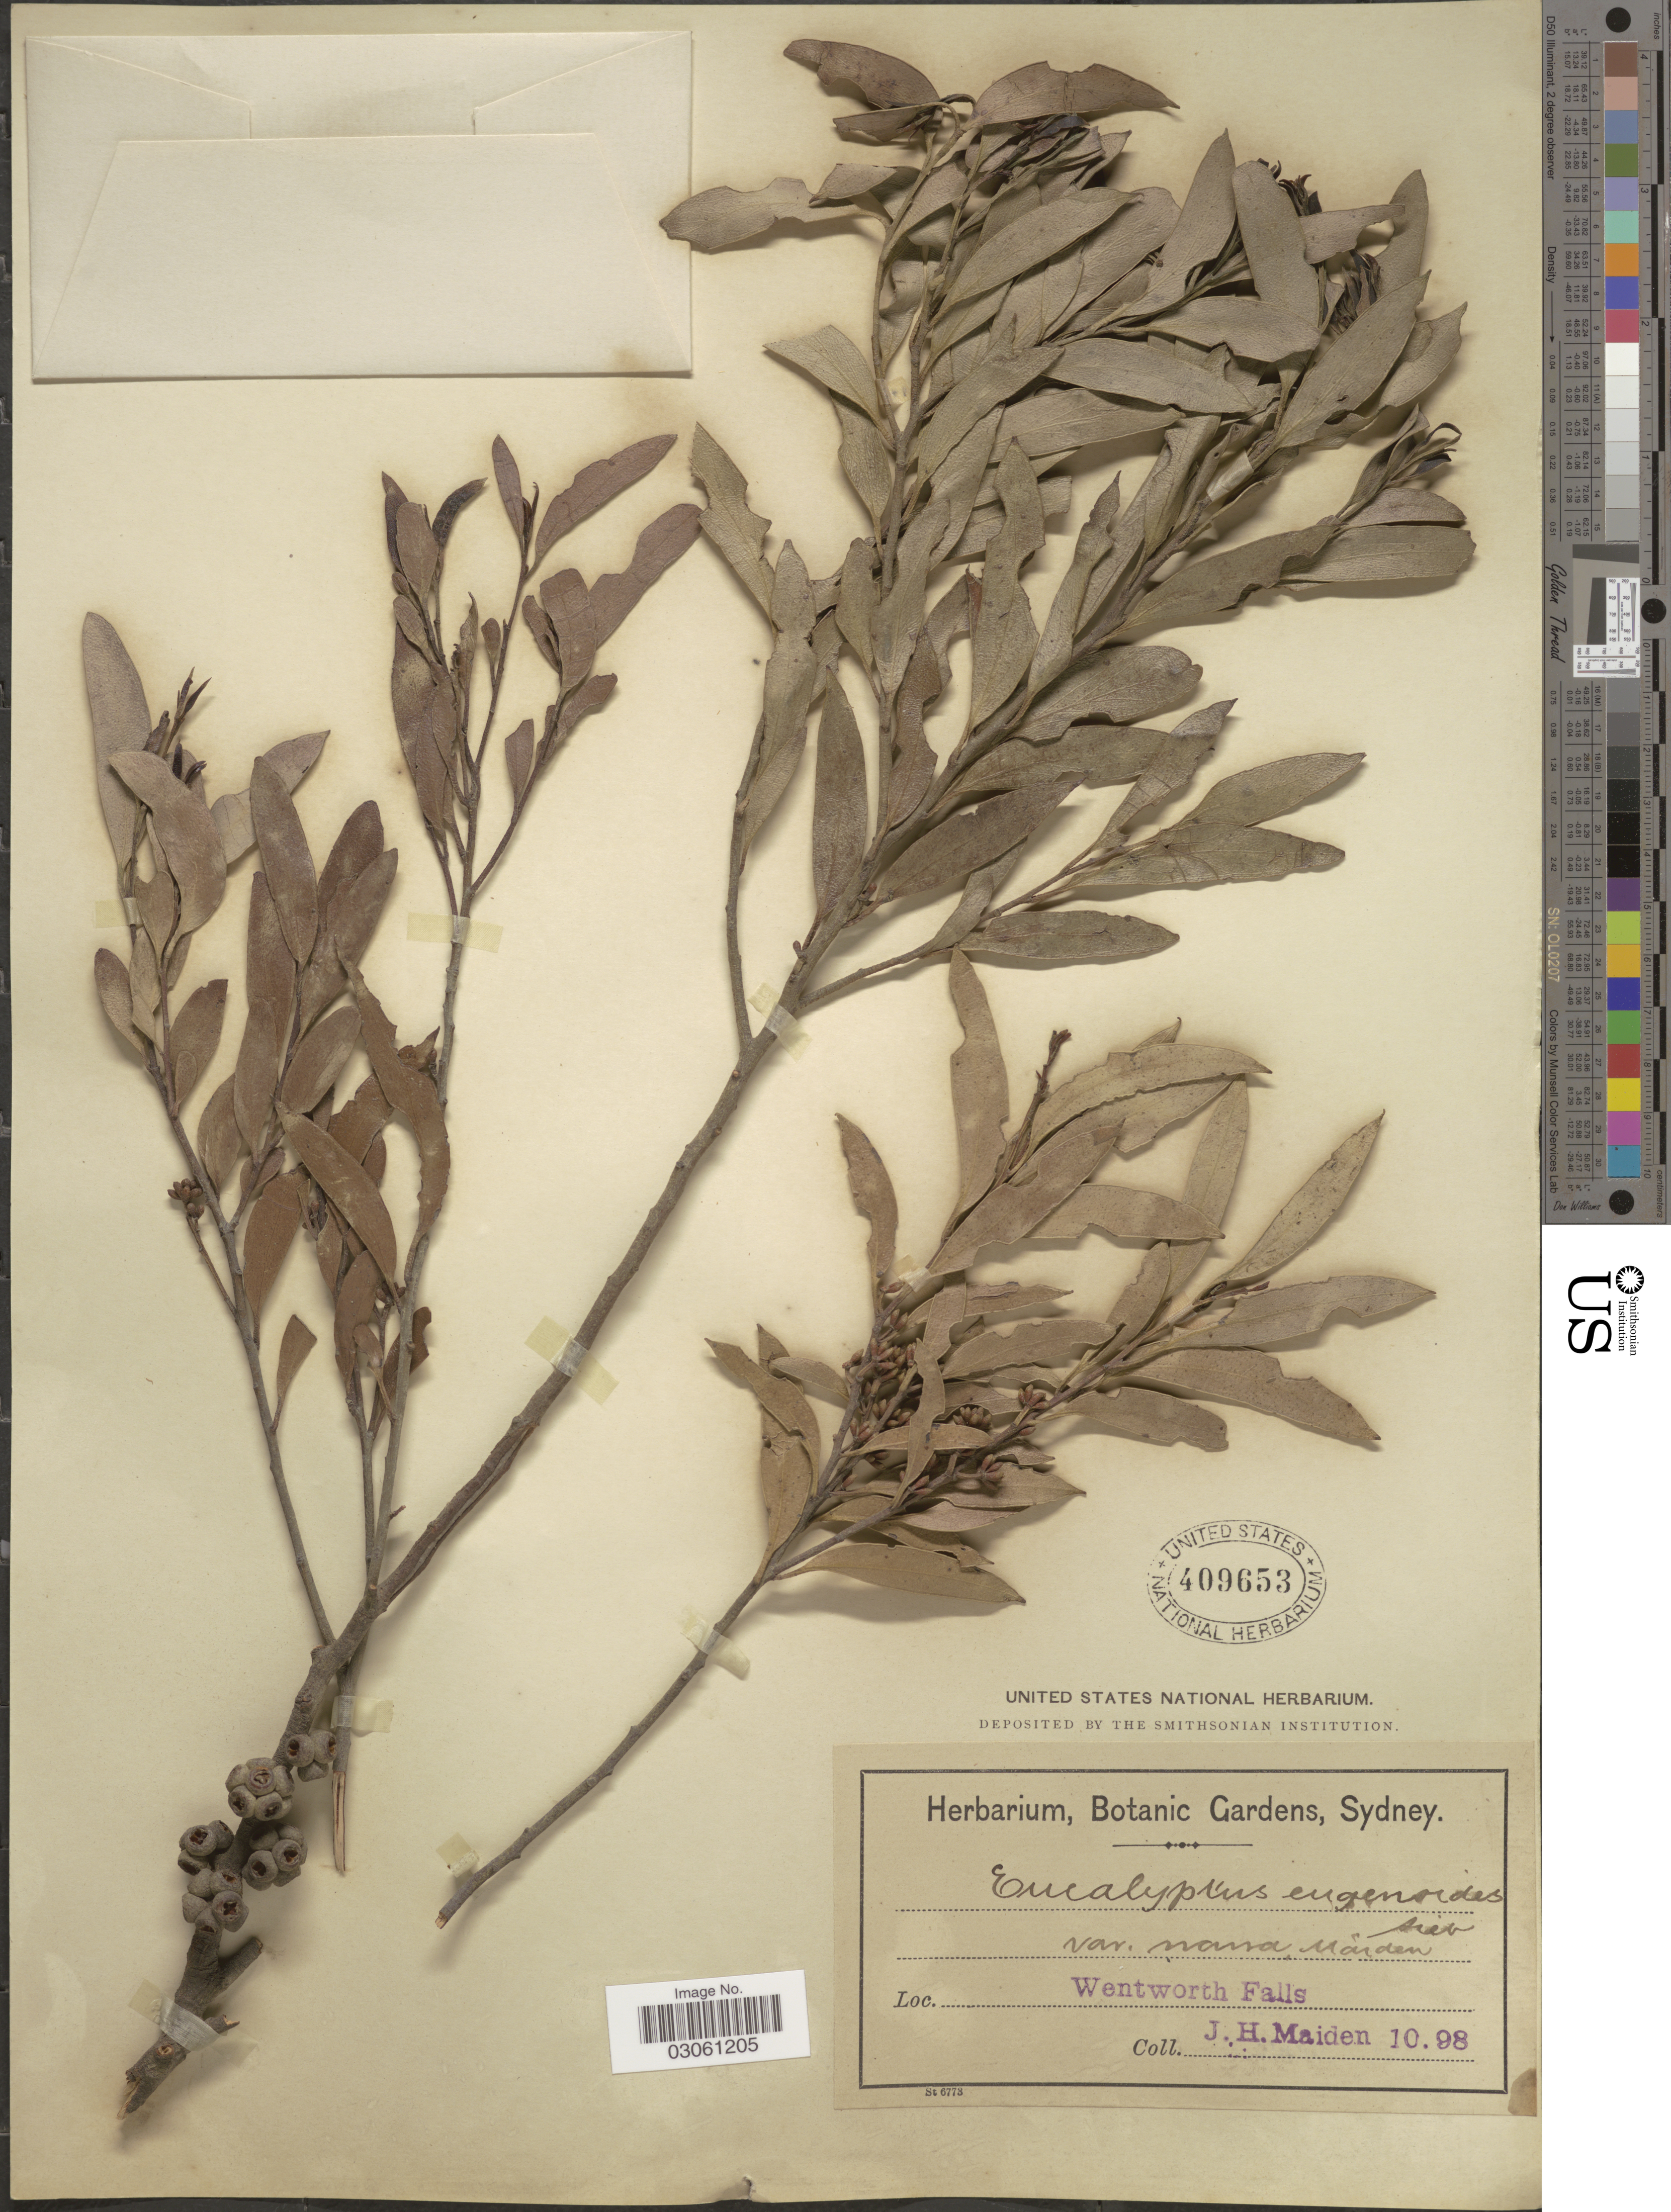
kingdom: Plantae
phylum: Tracheophyta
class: Magnoliopsida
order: Myrtales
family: Myrtaceae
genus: Eucalyptus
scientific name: Eucalyptus eugenioides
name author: Siebert ex Spreng.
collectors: J. Maiden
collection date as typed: Transcribed d/m/y: /10/98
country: Australia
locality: Wentworth Falls.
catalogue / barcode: US 409653